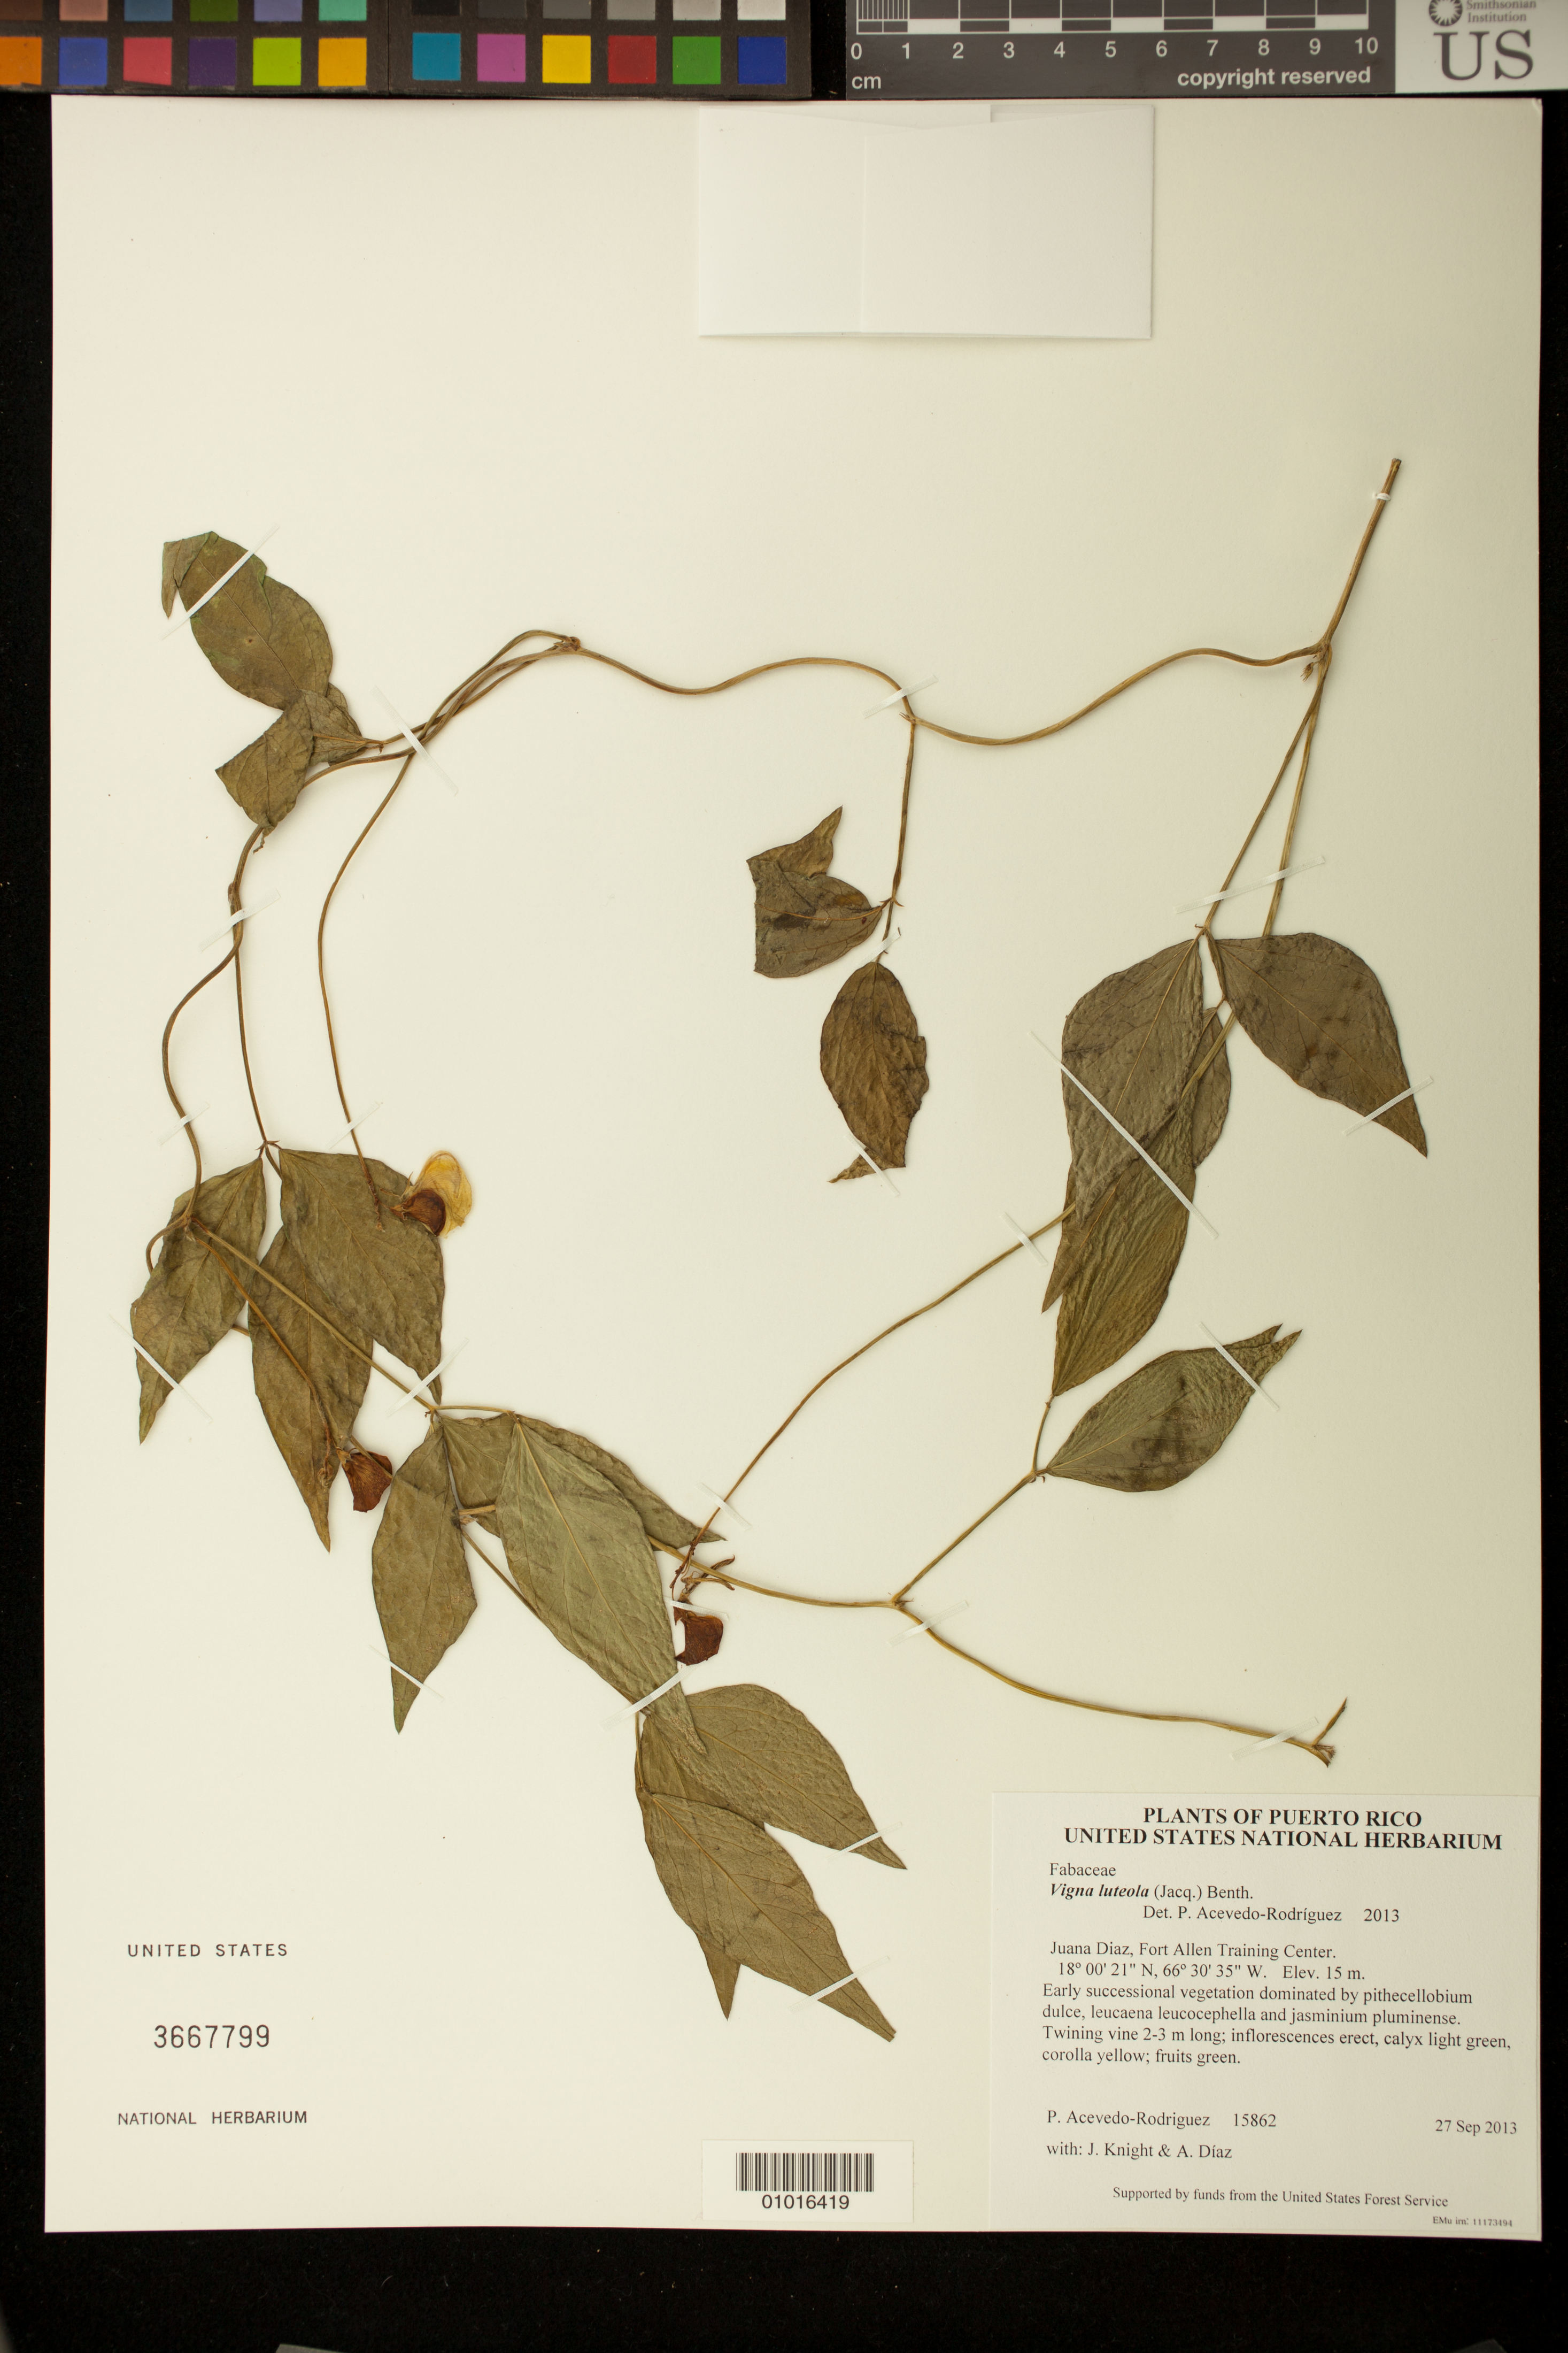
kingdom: Plantae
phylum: Tracheophyta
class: Magnoliopsida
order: Fabales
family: Fabaceae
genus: Vigna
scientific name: Vigna luteola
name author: (Jacq.) Benth.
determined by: Acevedo-Rodríguez, P., (BOT), Smithsonian Institution - National Museum of Natural History (UNITED STATES)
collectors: P. Acevedo-Rodr., J. Knight & A. Díaz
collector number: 15862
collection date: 2013-09-27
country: Puerto Rico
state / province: Juana Diaz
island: Puerto Rico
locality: Fort Allen Training Center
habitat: Early successional vegetation dominated by pithecellobium dulce, leucaena leucocephella and jasminium pluminense.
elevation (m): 15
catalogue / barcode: US 3667799